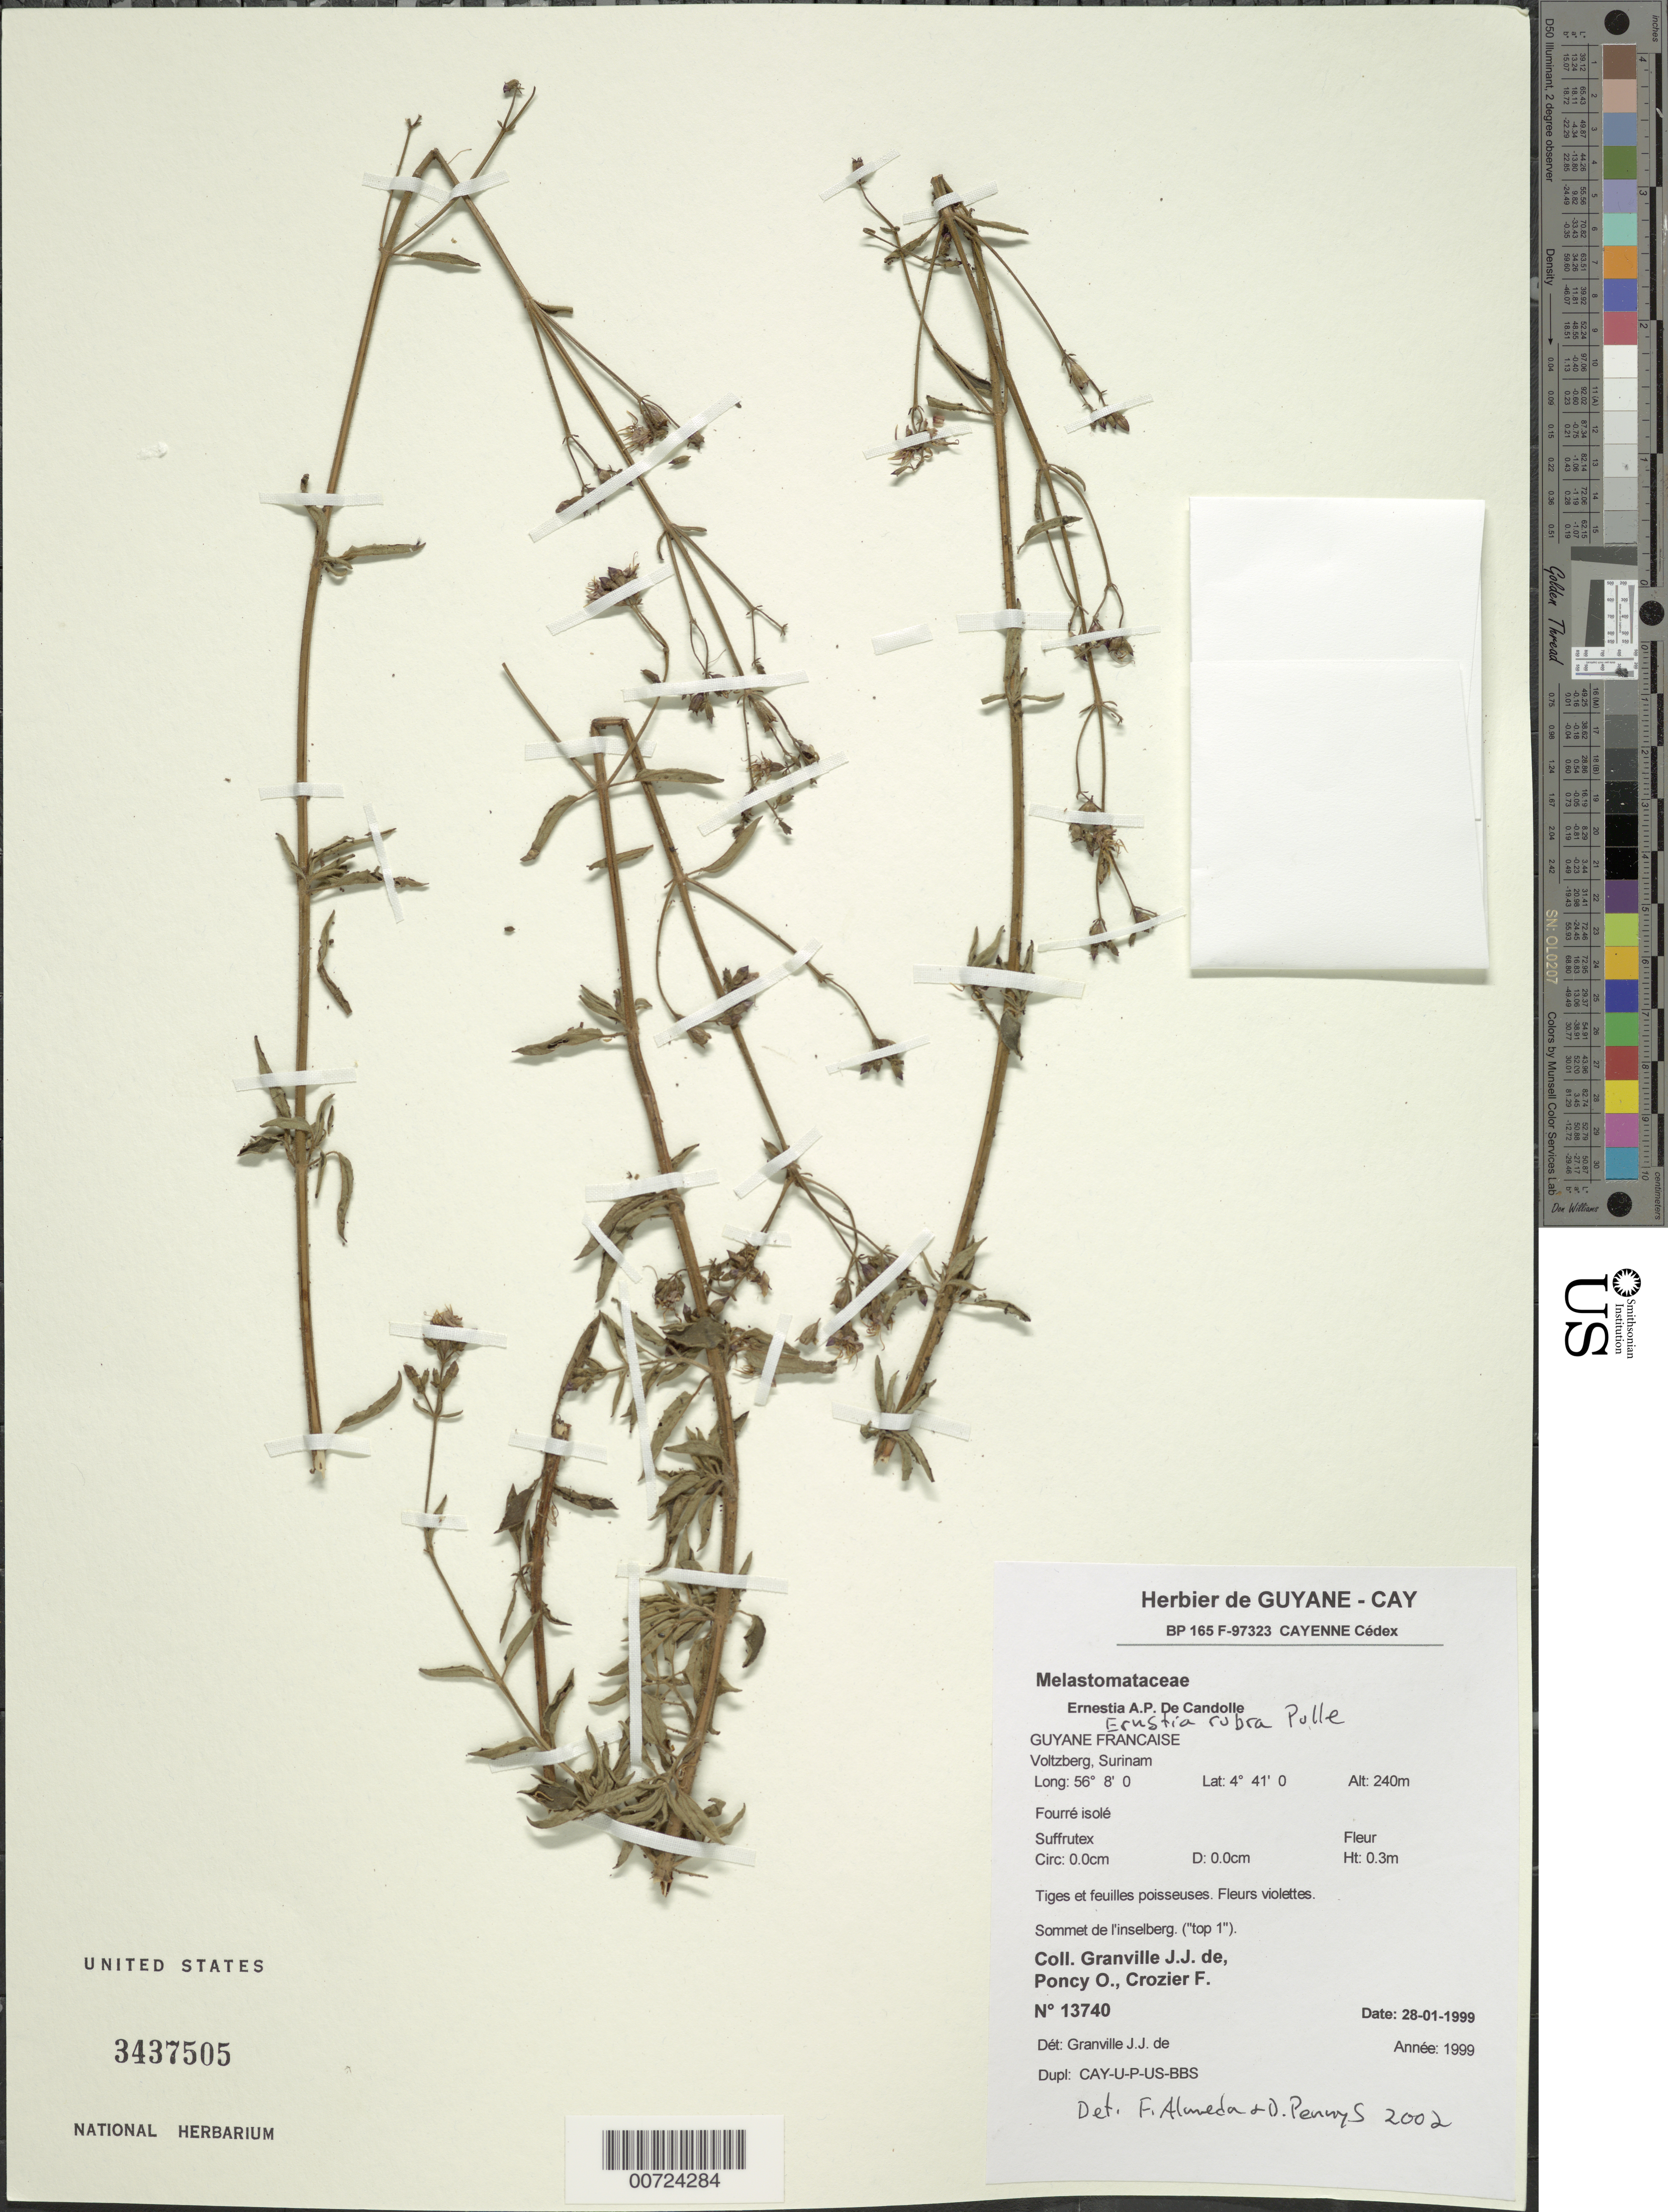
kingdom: Plantae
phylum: Tracheophyta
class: Magnoliopsida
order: Myrtales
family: Melastomataceae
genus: Ernestia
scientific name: Ernestia rubra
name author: Pulle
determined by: Almeda, F.; Penneys, D. S.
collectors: J.-J. de Granville, O. Poncy & F. Crozier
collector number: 13740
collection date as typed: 28-Jan-99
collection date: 1999-01-28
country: Suriname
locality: Voltzberg, camp de base, 600 m a l'ouest de l'inselberg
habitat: Bush island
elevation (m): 240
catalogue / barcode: US 3437505